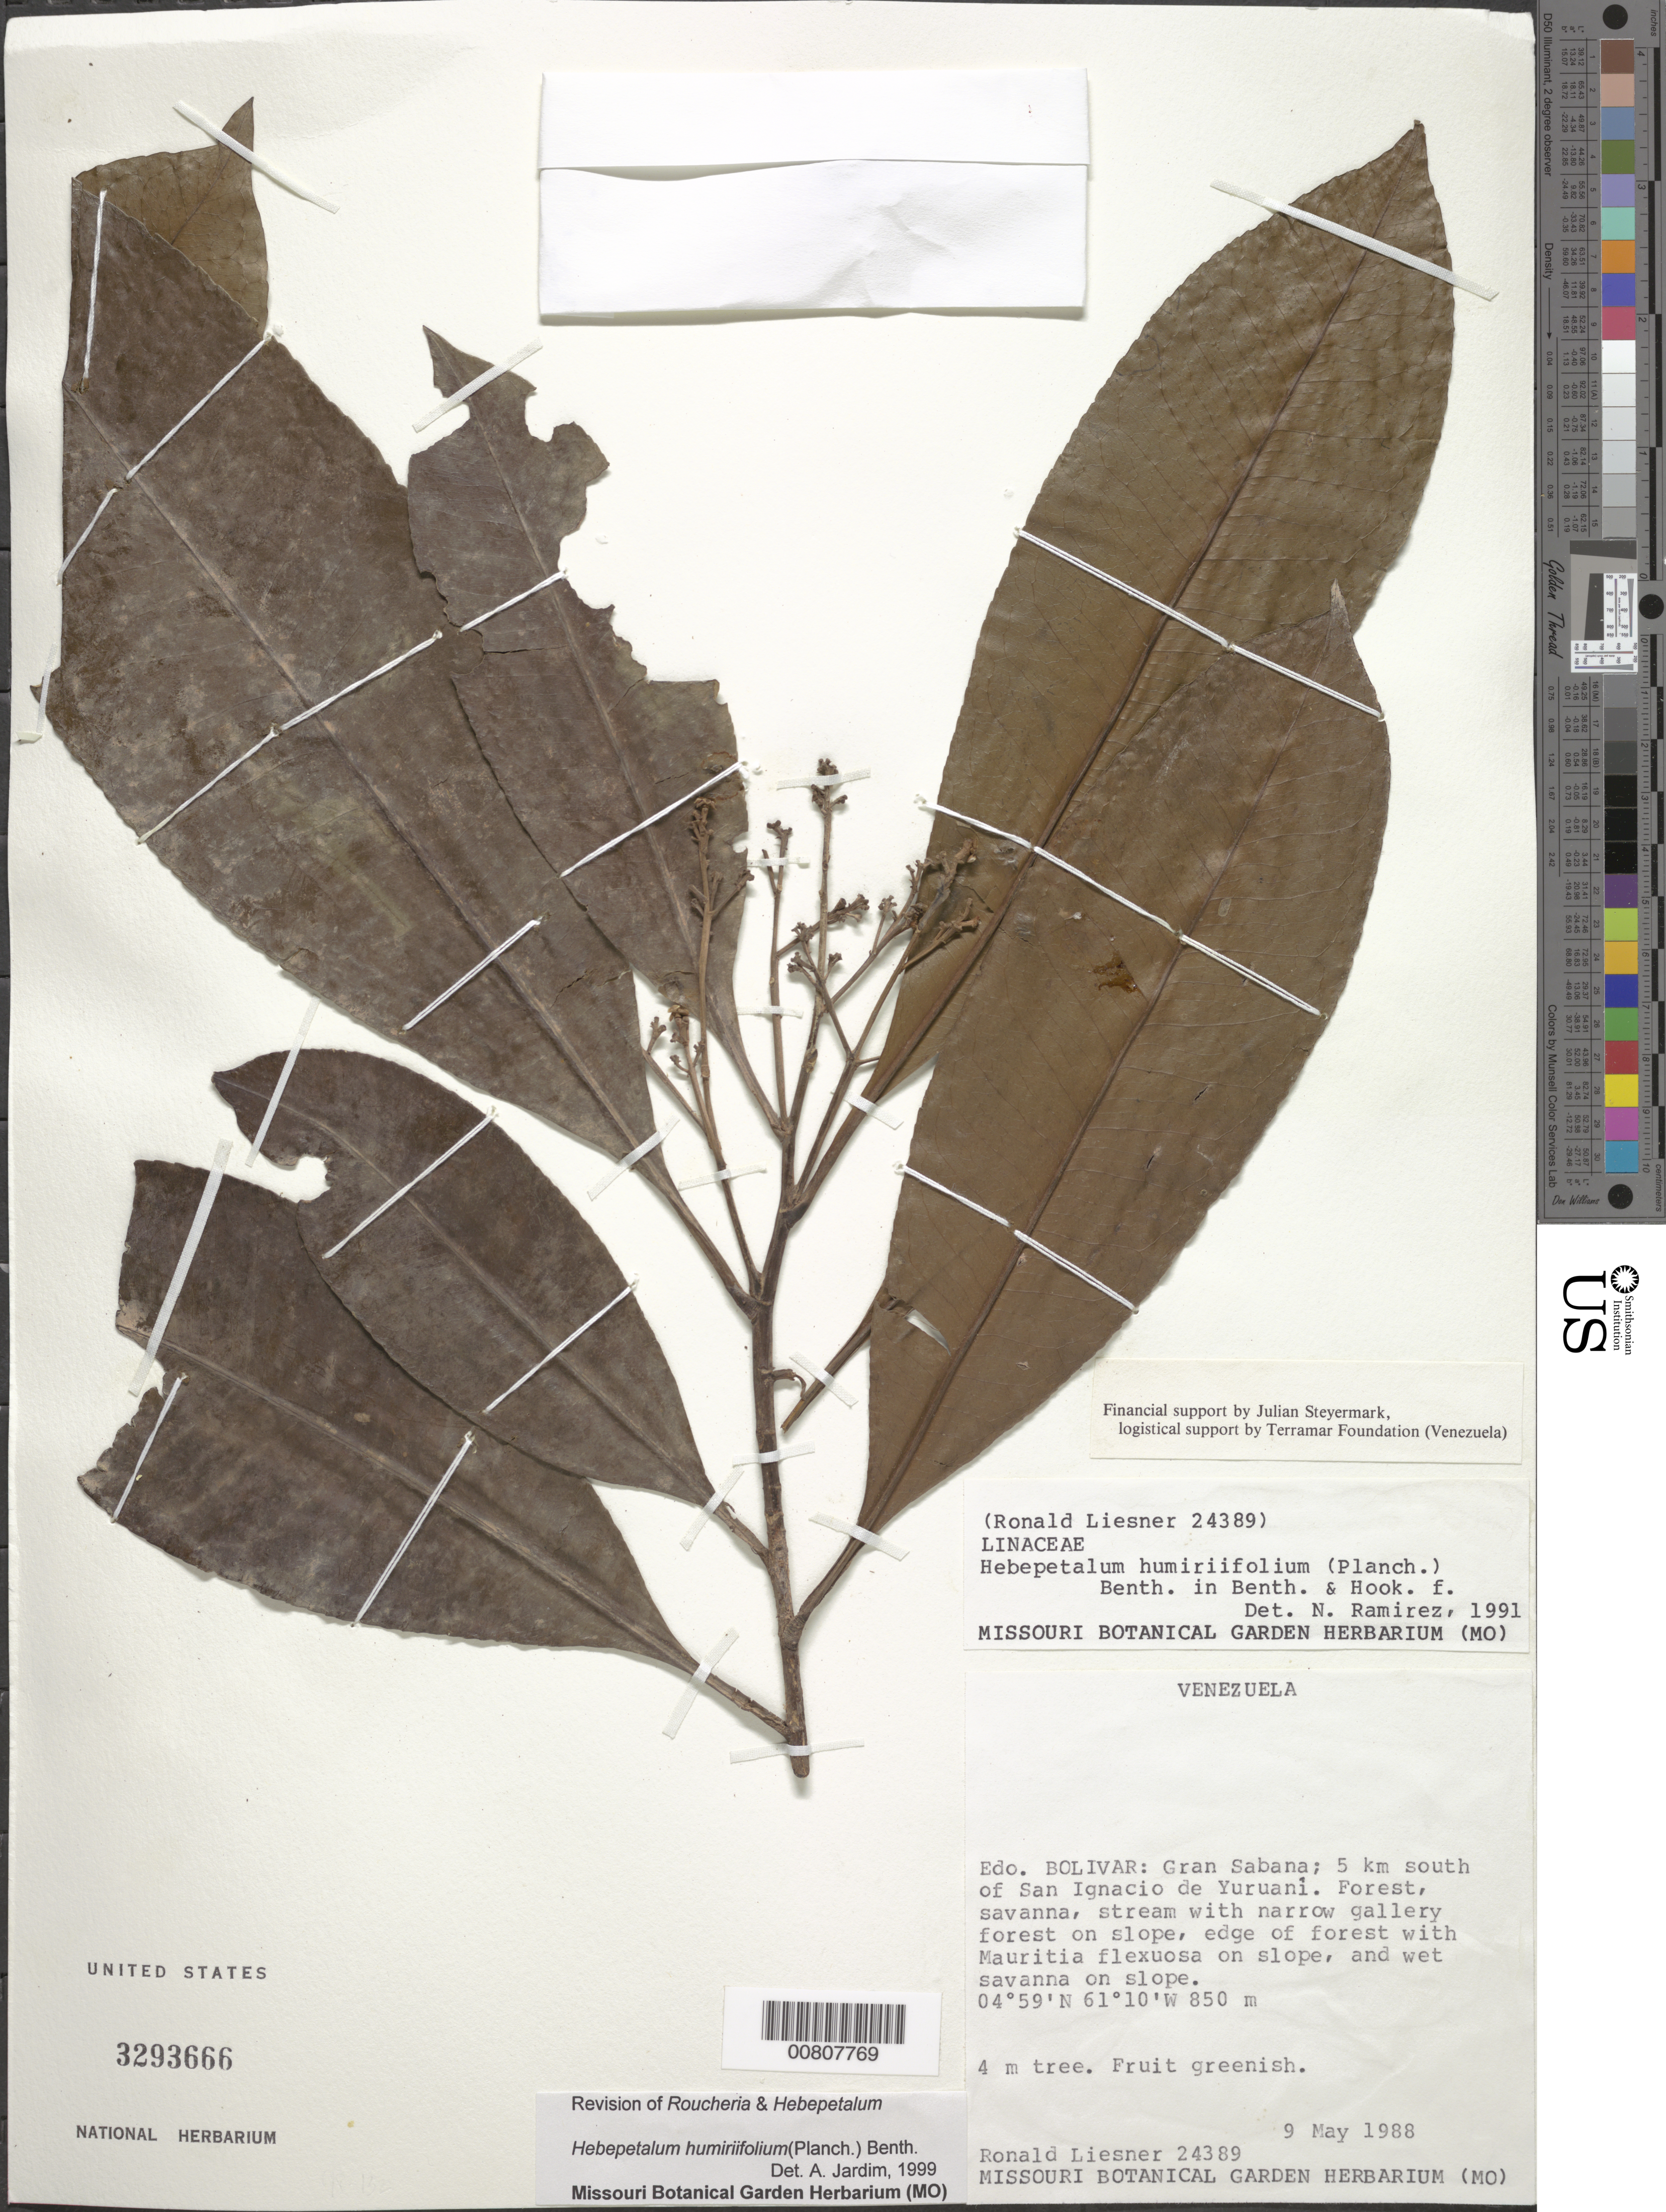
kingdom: Plantae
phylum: Tracheophyta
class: Magnoliopsida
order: Malpighiales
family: Linaceae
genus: Hebepetalum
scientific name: Hebepetalum humiriifolium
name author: (Planch.) Benth.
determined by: Jardim, A.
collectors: R. L. Liesner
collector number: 24389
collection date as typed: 9-May-88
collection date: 1988-05-09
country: Venezuela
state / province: Bolívar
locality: Gran Sabana, 5 km S of San Ignacio de Yuruani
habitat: Forest, savanna, stream with narrow gallery forest on slope; edge of forest on slope and wet savanna on slope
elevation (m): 850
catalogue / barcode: US 3293666